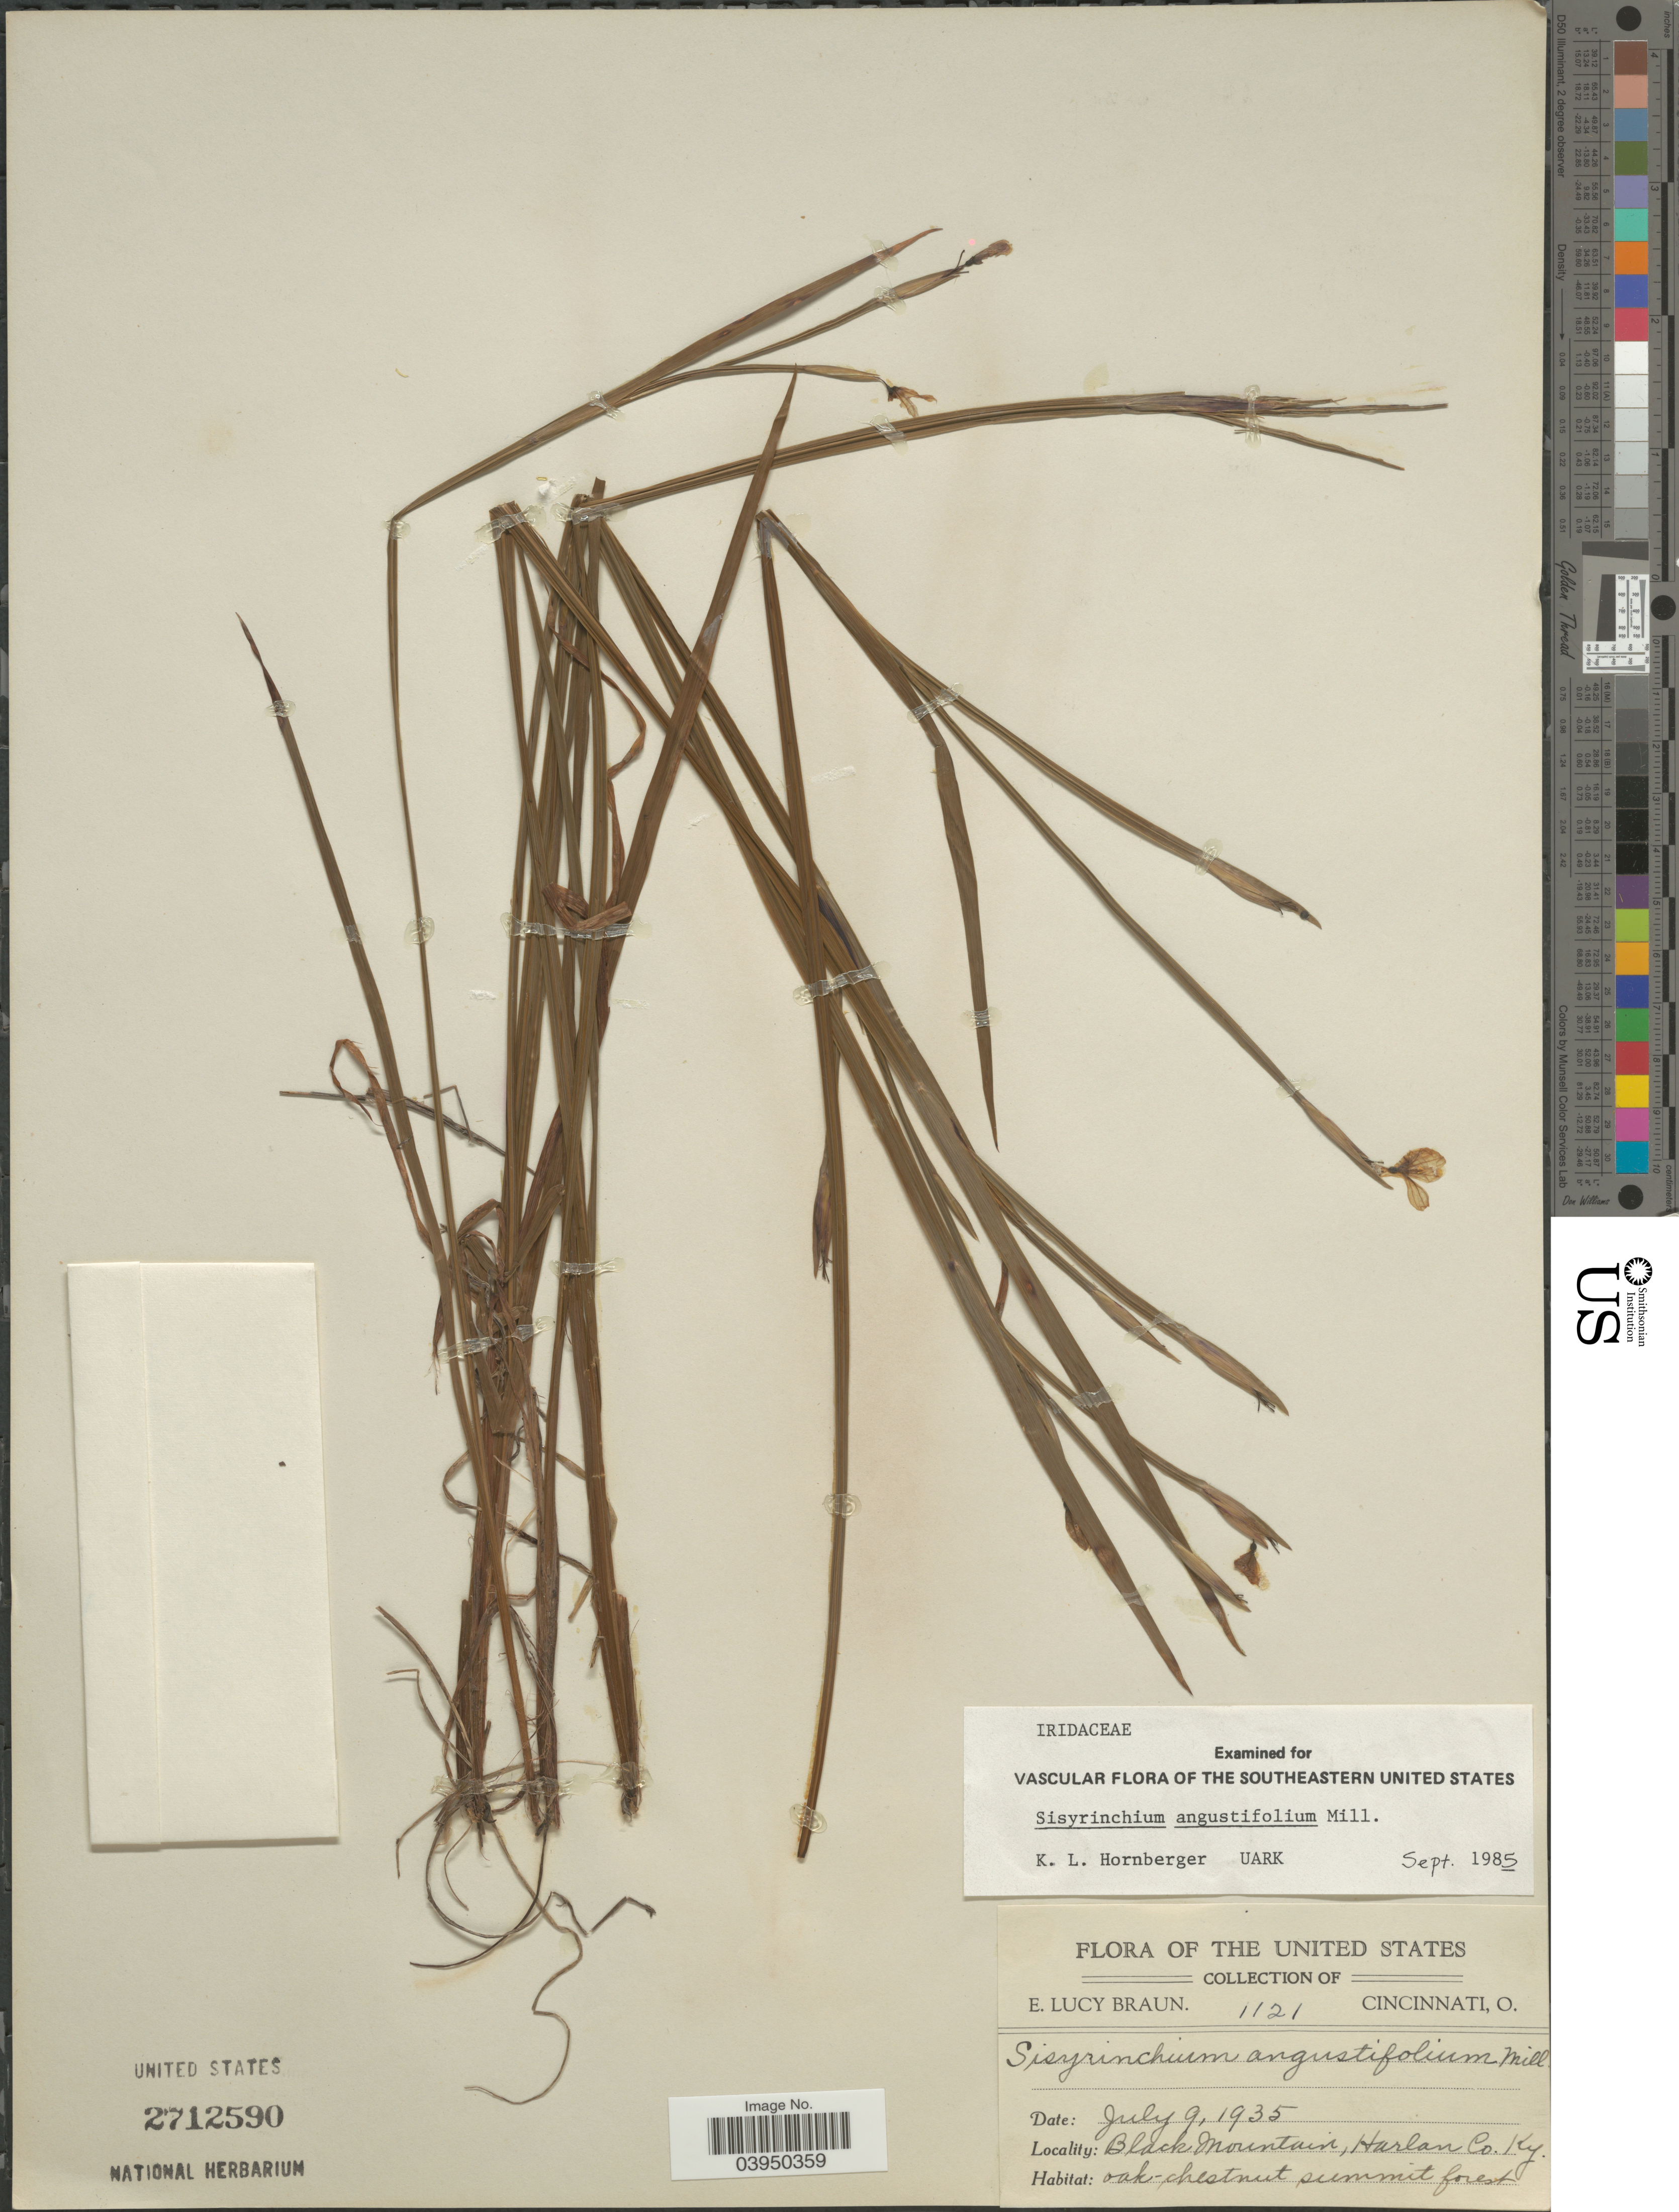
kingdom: Plantae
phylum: Tracheophyta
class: Liliopsida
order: Asparagales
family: Iridaceae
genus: Sisyrinchium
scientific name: Sisyrinchium angustifolium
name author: Mill.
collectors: E. L. Braun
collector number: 1121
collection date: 1935-07-09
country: United States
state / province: Kentucky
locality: Black Mountain, Harlan Co.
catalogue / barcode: US 2712590